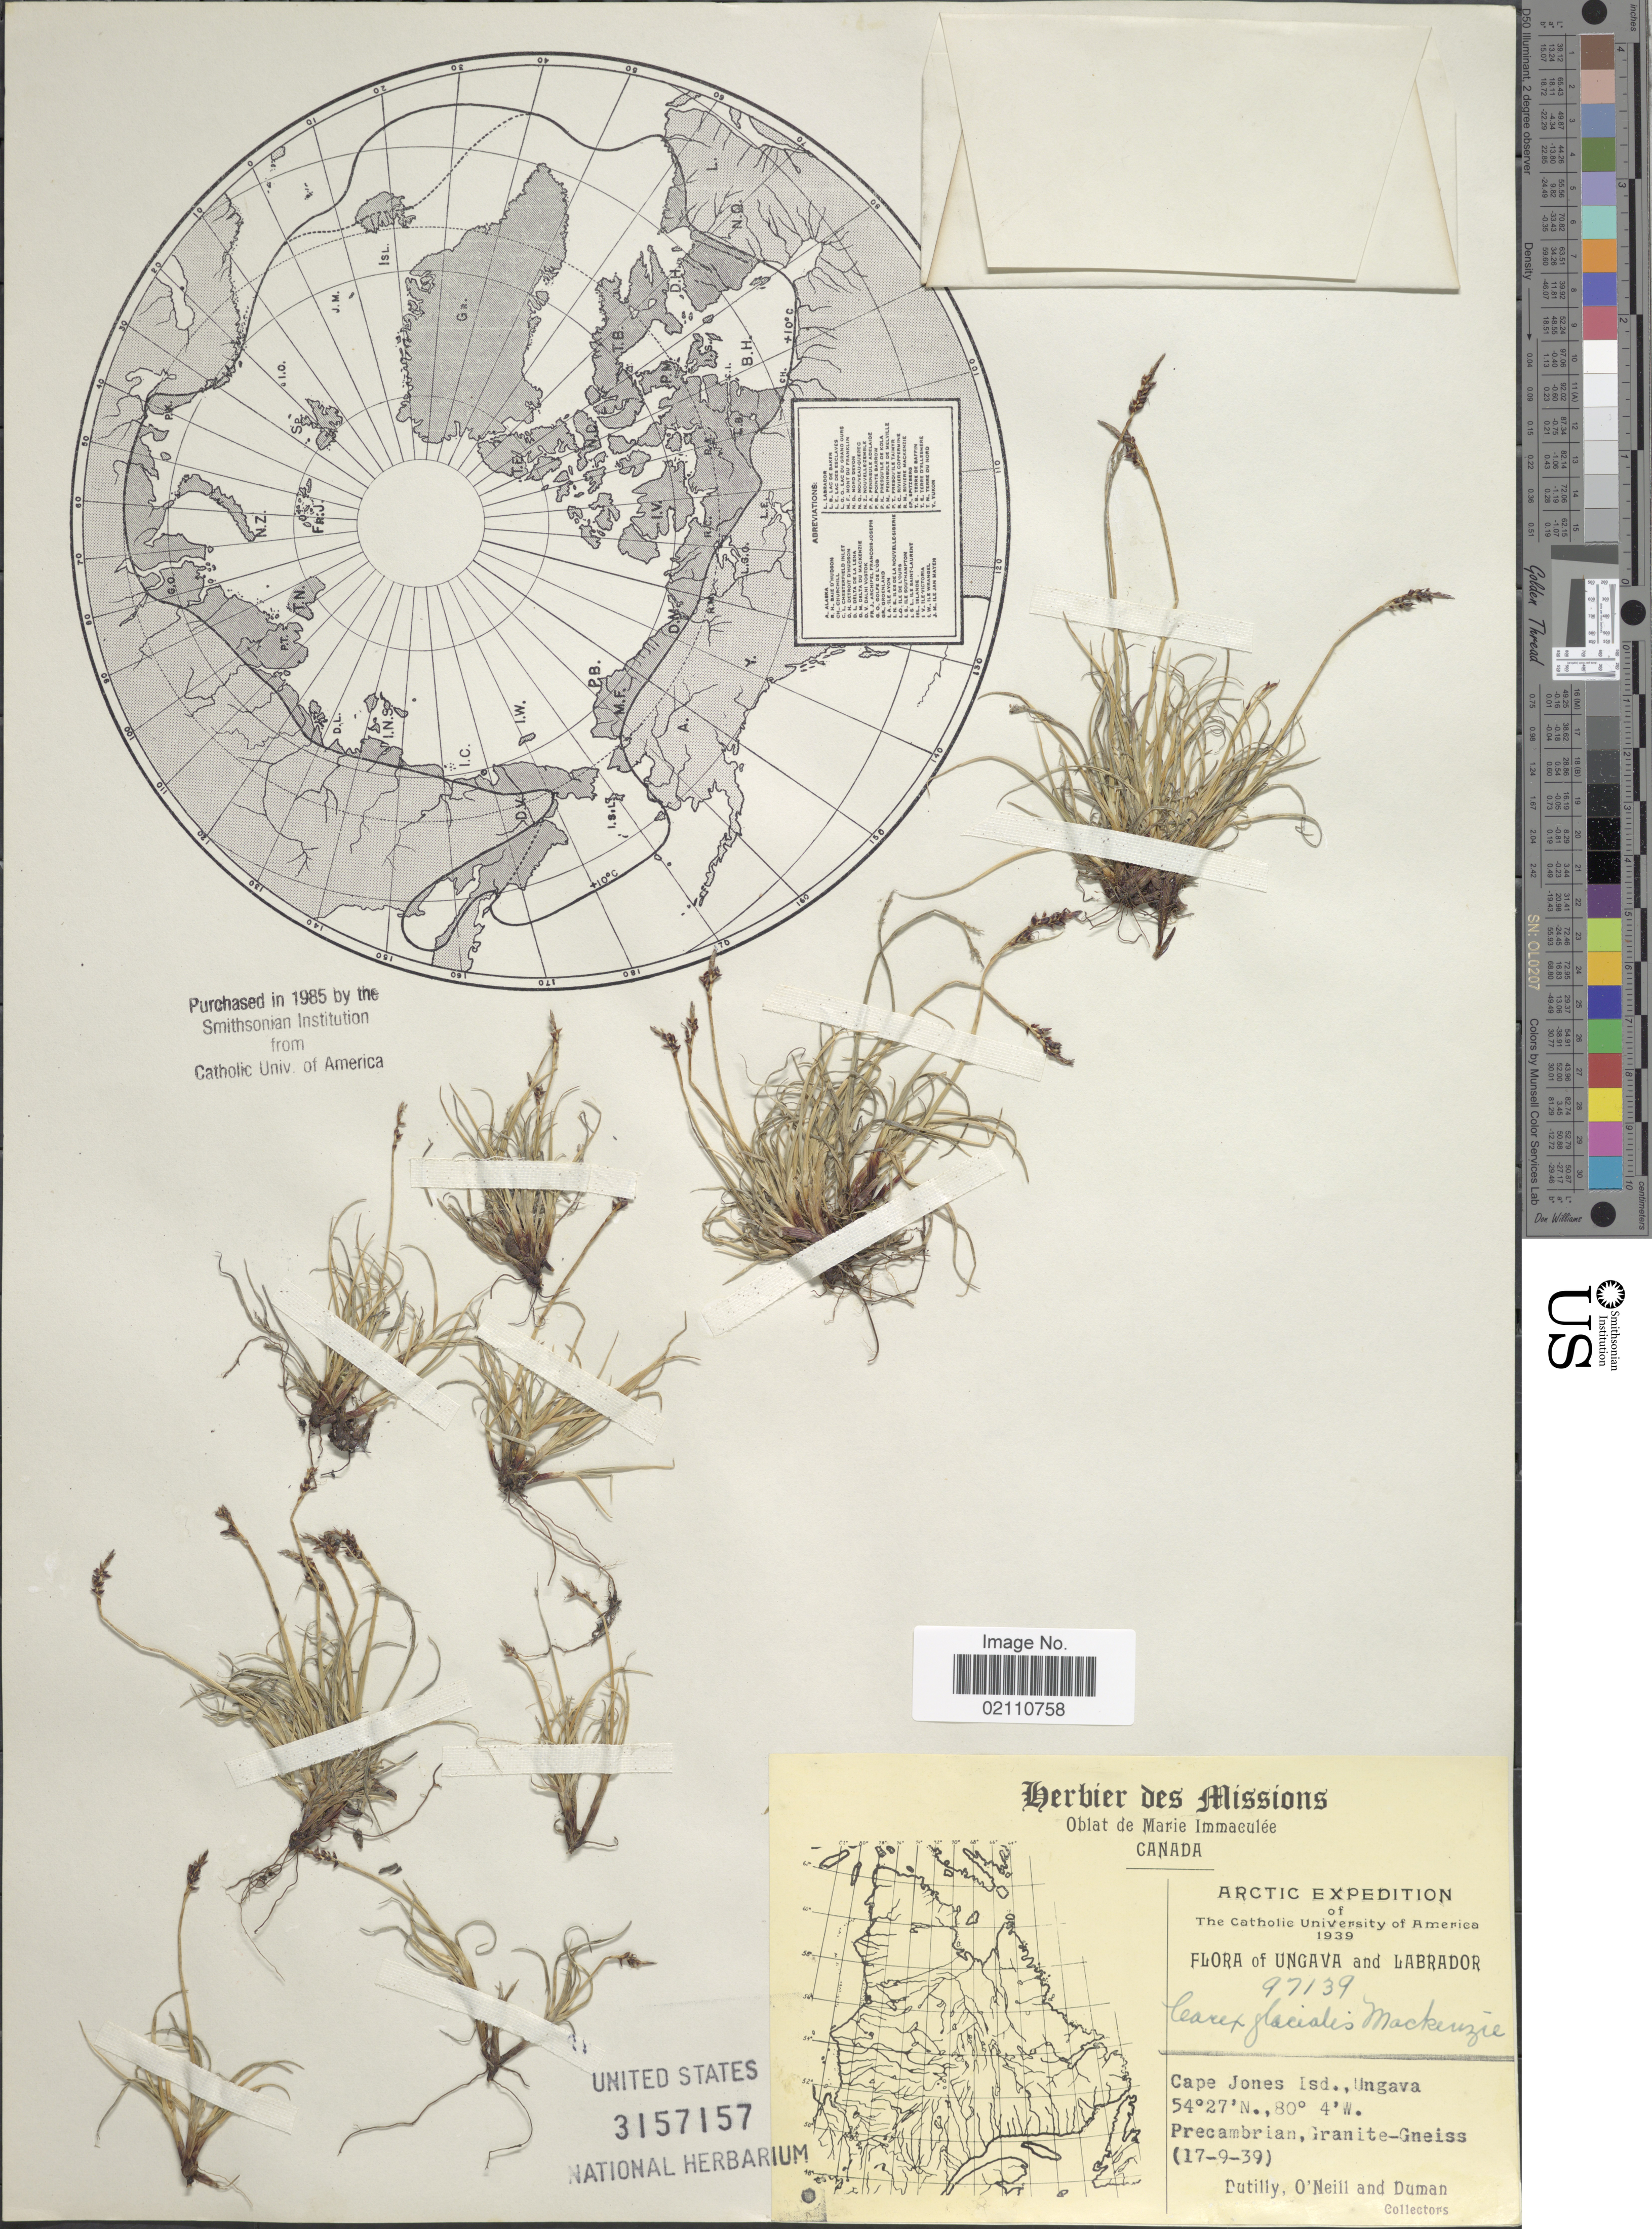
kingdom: Plantae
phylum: Tracheophyta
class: Liliopsida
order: Poales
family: Cyperaceae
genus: Carex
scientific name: Carex glacialis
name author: Mack.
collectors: -. Dutilly, -. O'Neill & -. Duman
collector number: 97139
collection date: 1939-09-17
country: Canada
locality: Arctic, Ungava and Labrador, Cape Jones, Isd. Ungava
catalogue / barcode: US 3157157